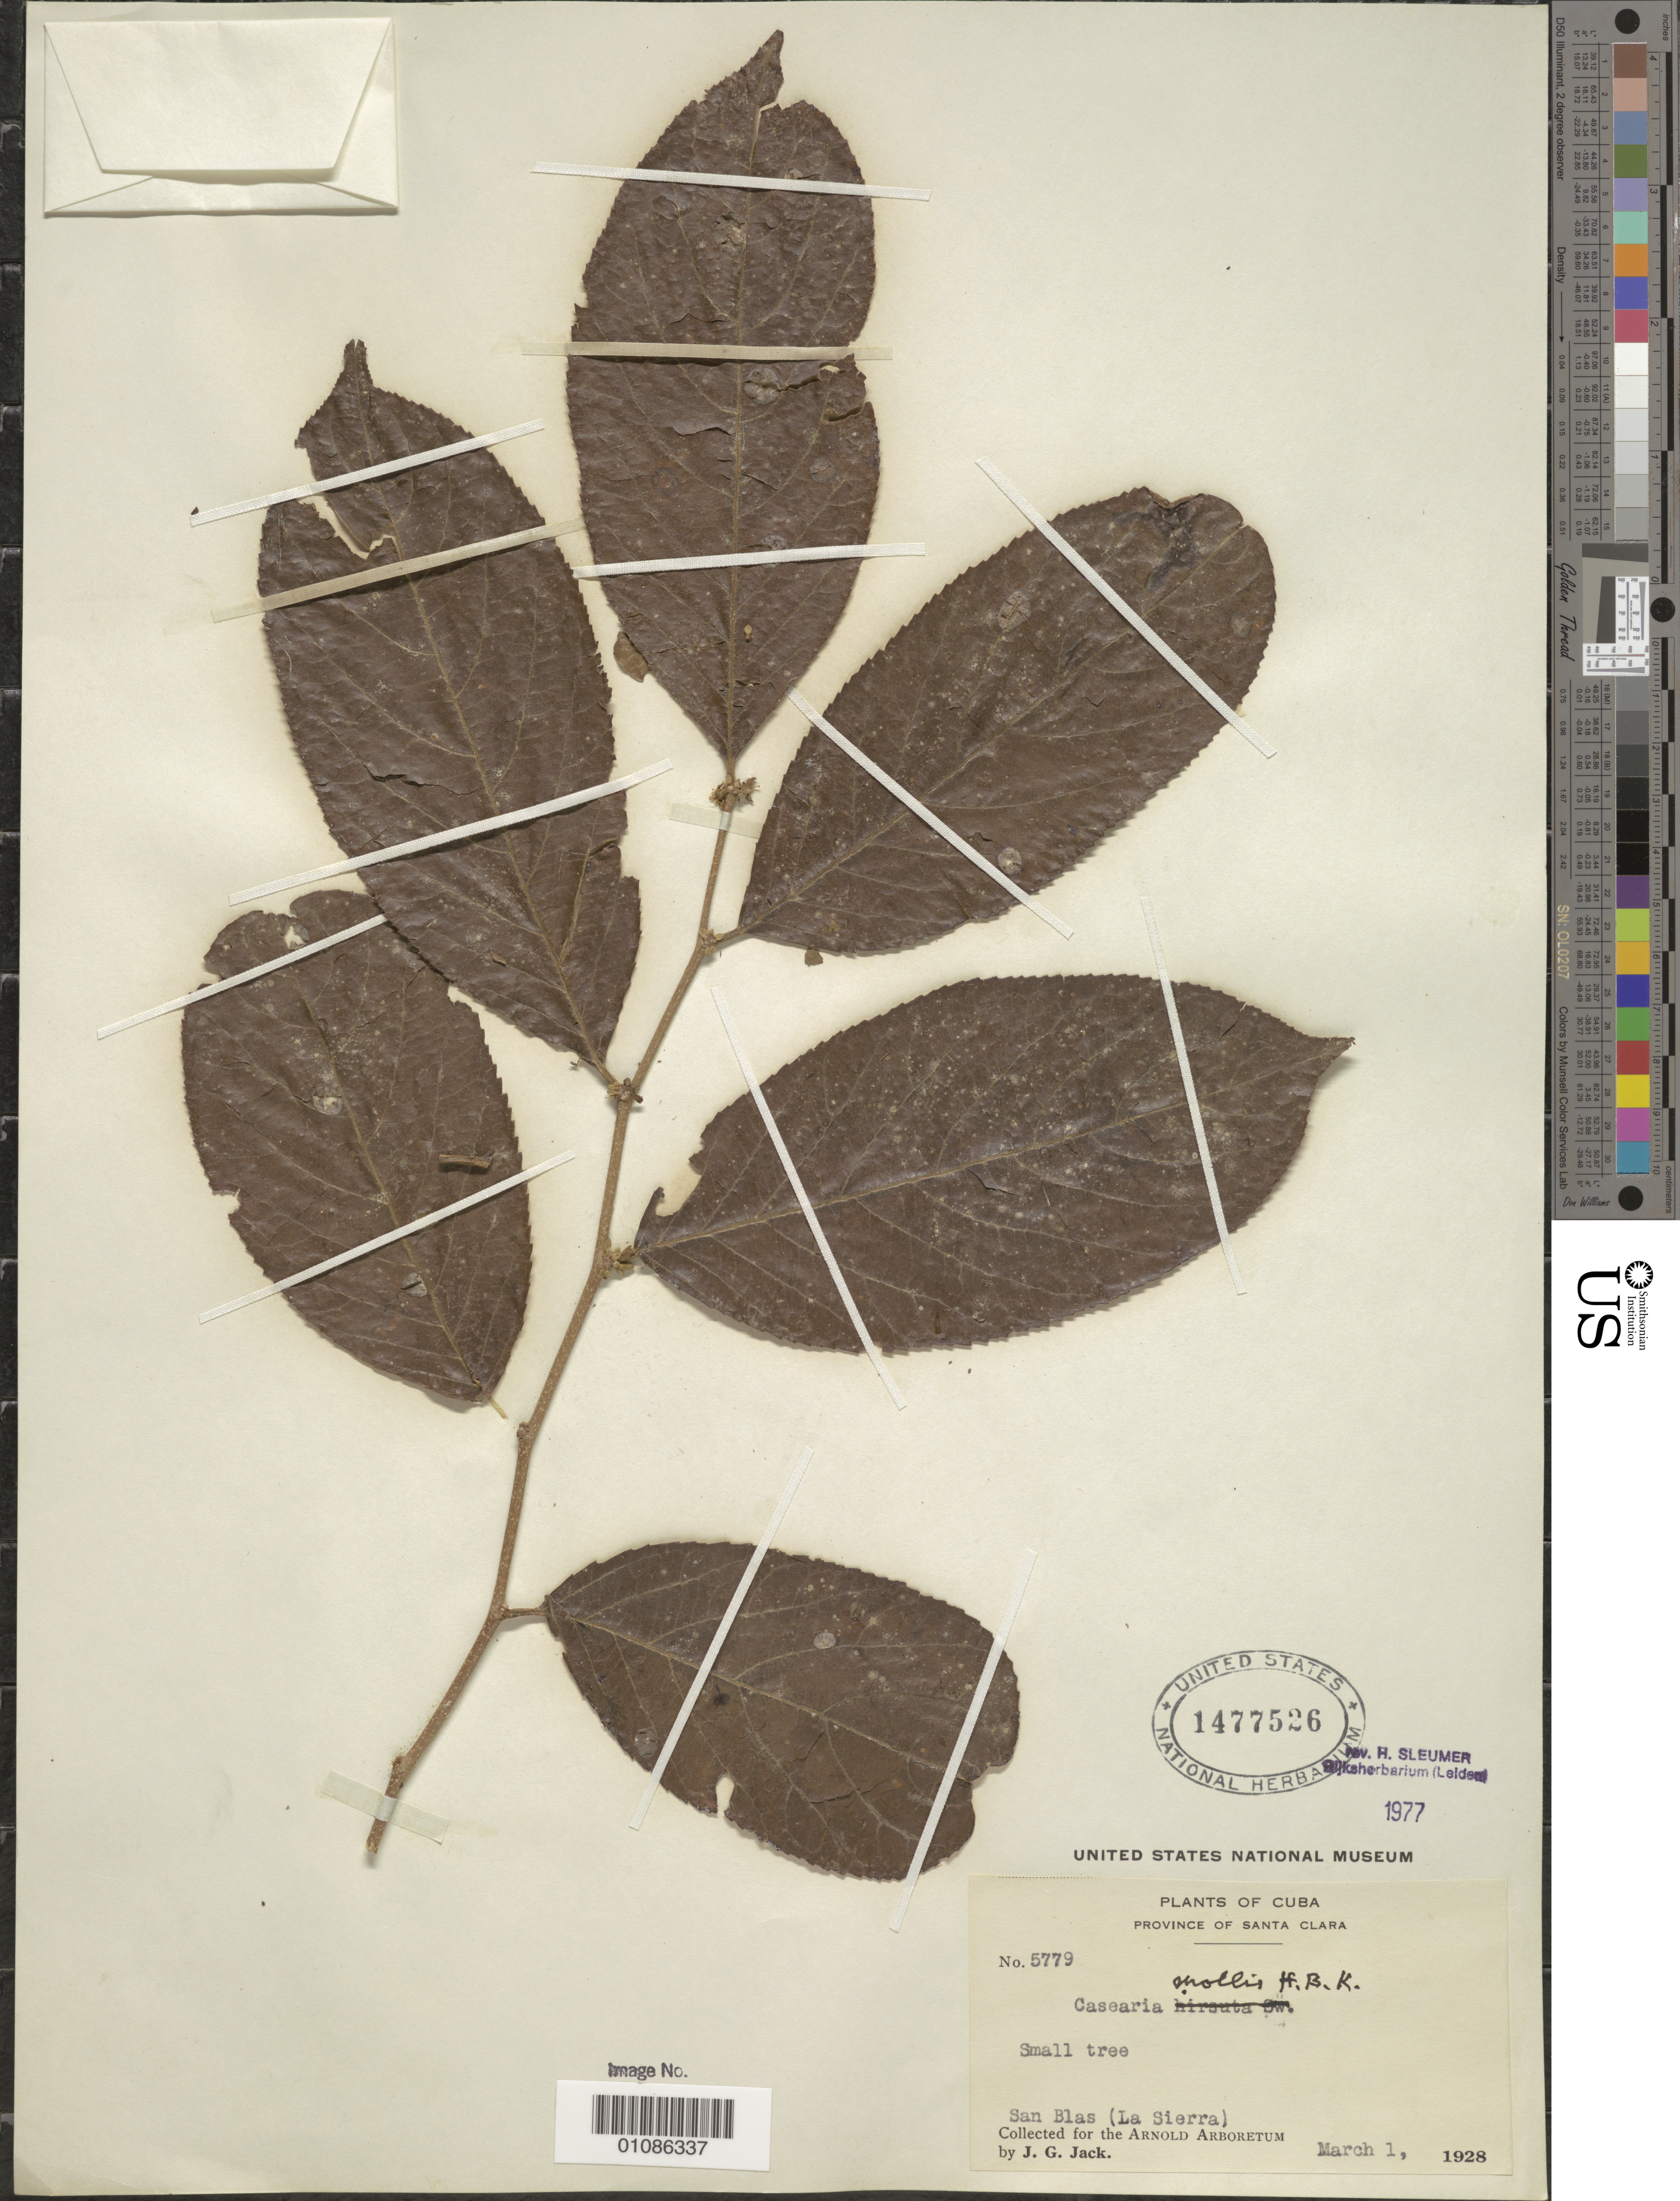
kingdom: Plantae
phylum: Tracheophyta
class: Magnoliopsida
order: Malpighiales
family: Salicaceae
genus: Casearia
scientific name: Casearia mollis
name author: Kunth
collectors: J. G. Jack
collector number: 5779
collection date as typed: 01 Mar 1928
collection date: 1928-03-01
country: Cuba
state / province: Villa Clara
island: Cuba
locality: Santa Clara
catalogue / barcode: US 1477526